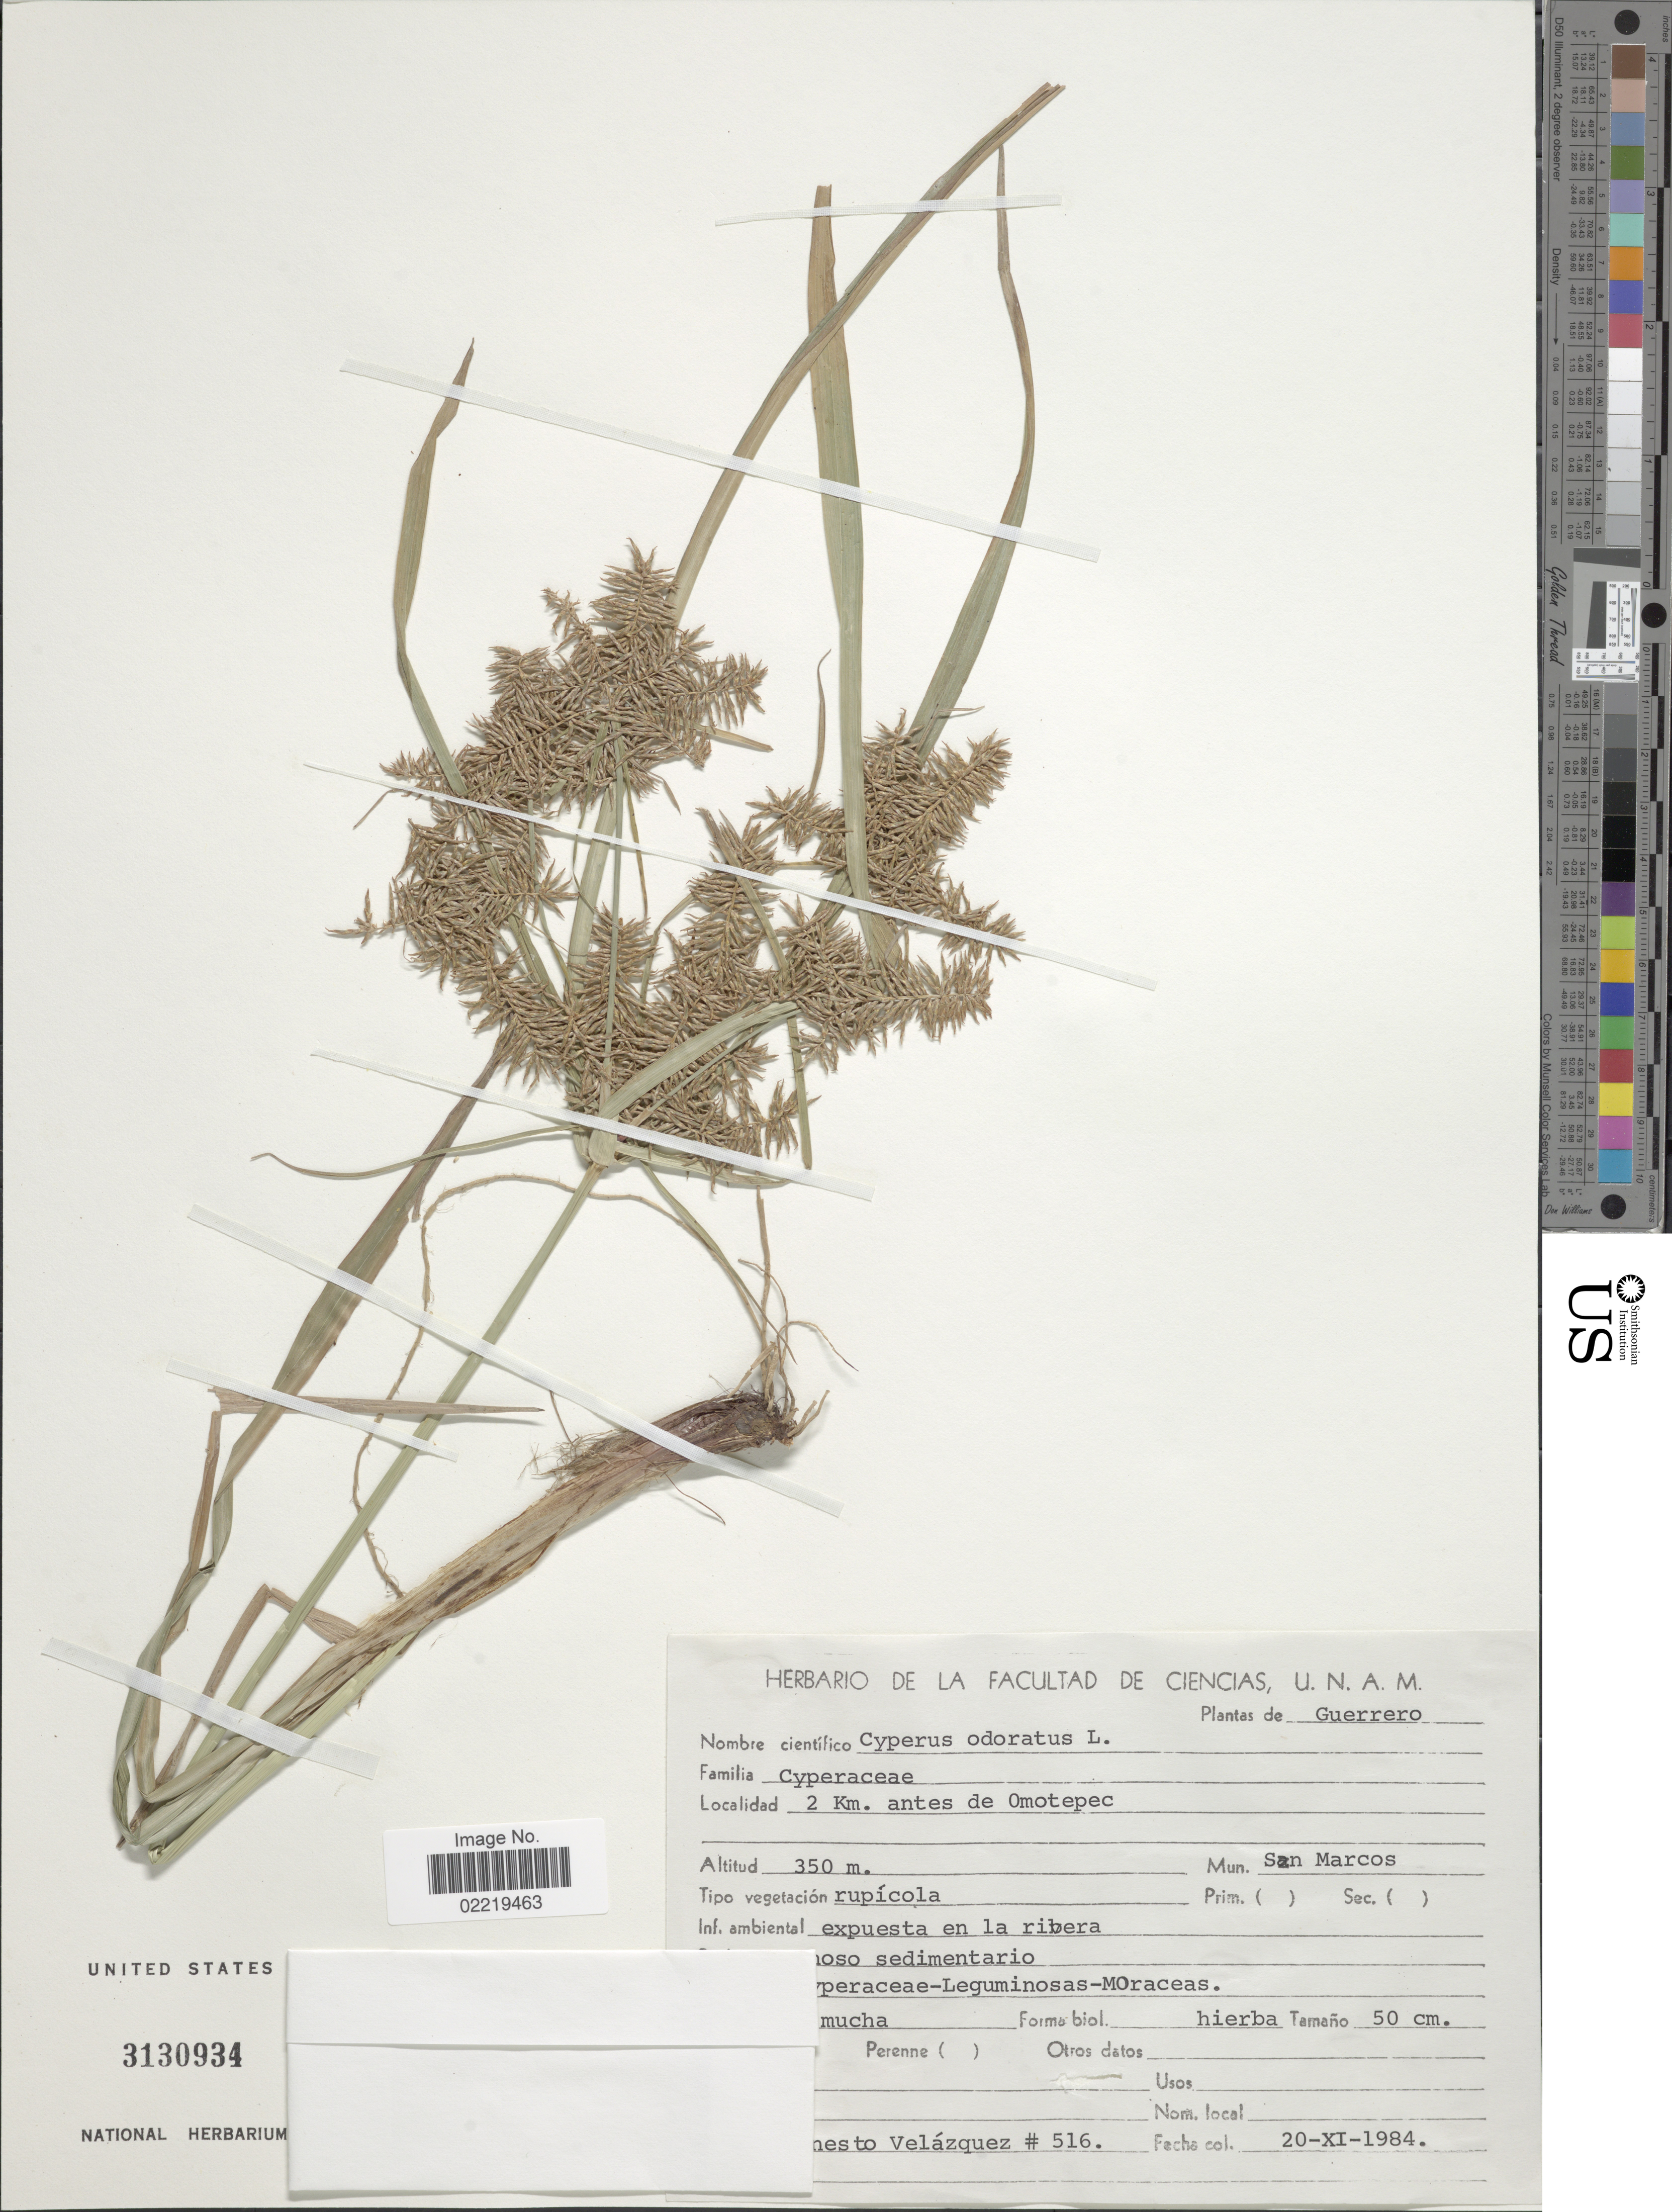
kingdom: Plantae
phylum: Tracheophyta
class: Liliopsida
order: Poales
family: Cyperaceae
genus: Cyperus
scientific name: Cyperus odoratus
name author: L.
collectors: E. Velázquez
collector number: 516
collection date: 1984-11-20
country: Mexico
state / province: Guerrero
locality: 2 Km. antes de Omotepec, Mun. San Marcos.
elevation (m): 350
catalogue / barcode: US 3130934